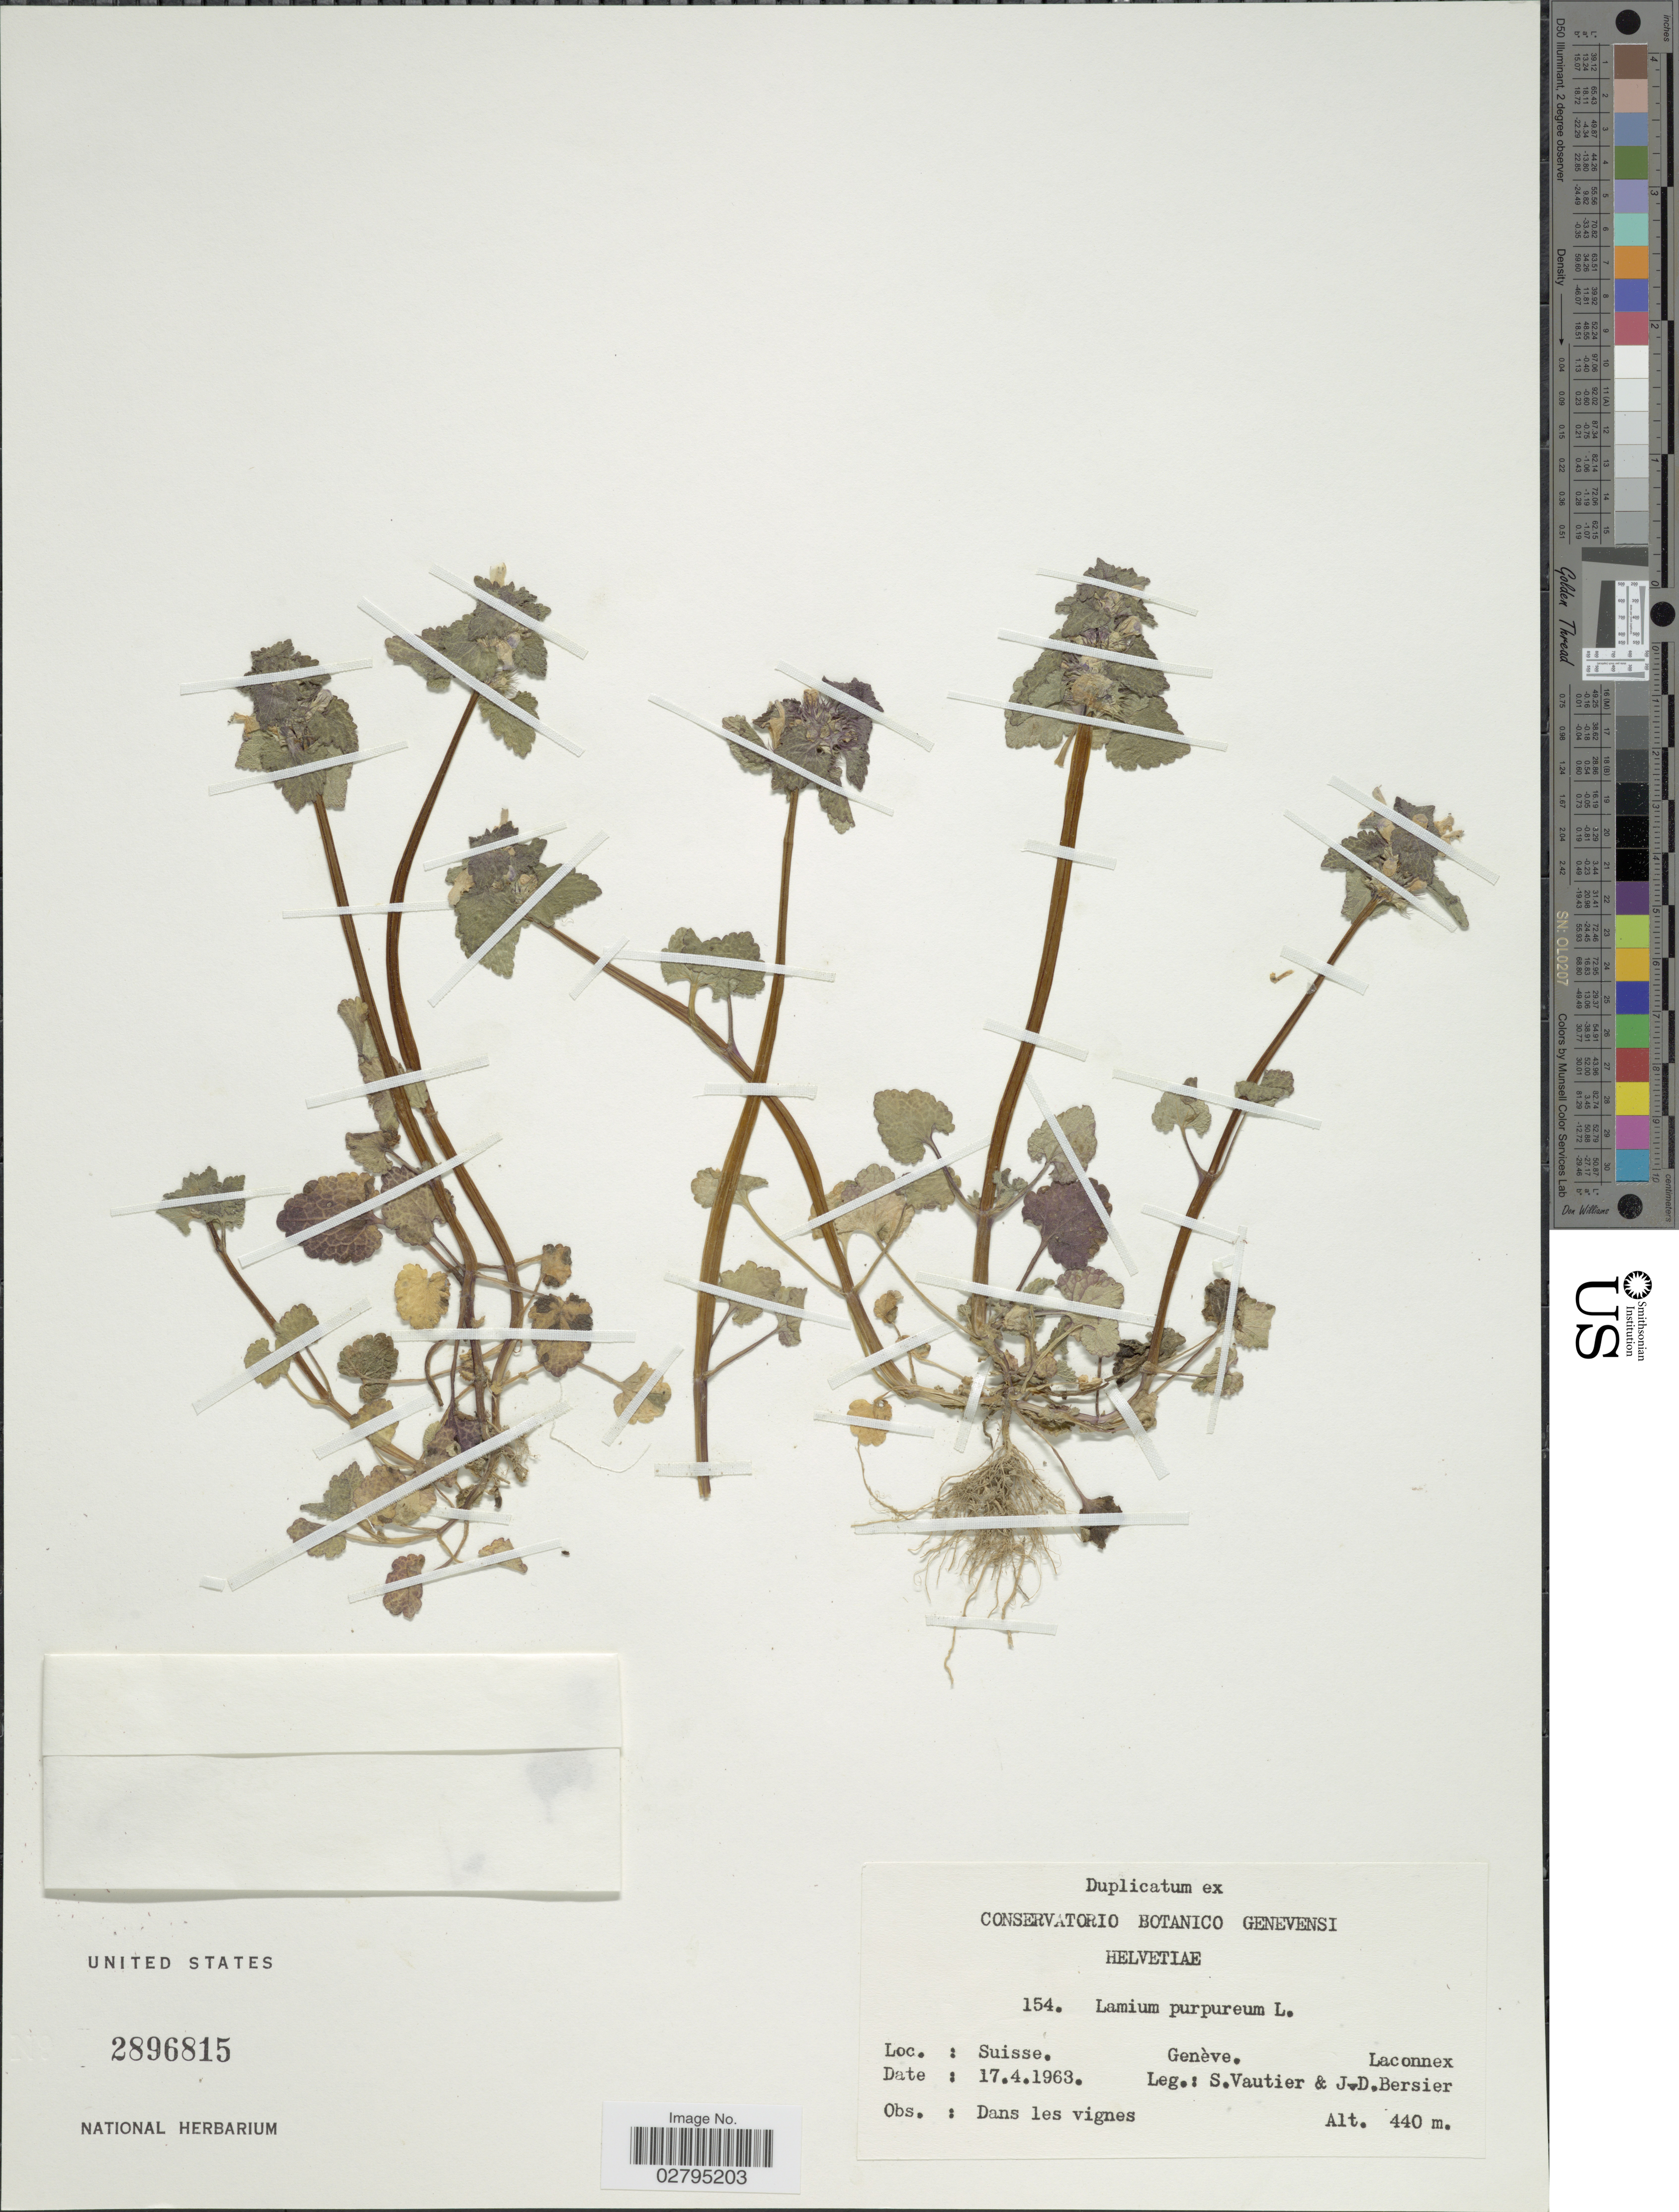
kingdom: Plantae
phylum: Tracheophyta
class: Magnoliopsida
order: Lamiales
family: Lamiaceae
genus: Lamium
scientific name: Lamium purpureum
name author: L.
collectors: S. Vautier & Bersier, J.D.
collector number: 154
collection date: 1963-04-17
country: Switzerland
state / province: Genève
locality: Suisse, Genève, Laconnex.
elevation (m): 440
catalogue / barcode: US 2896815